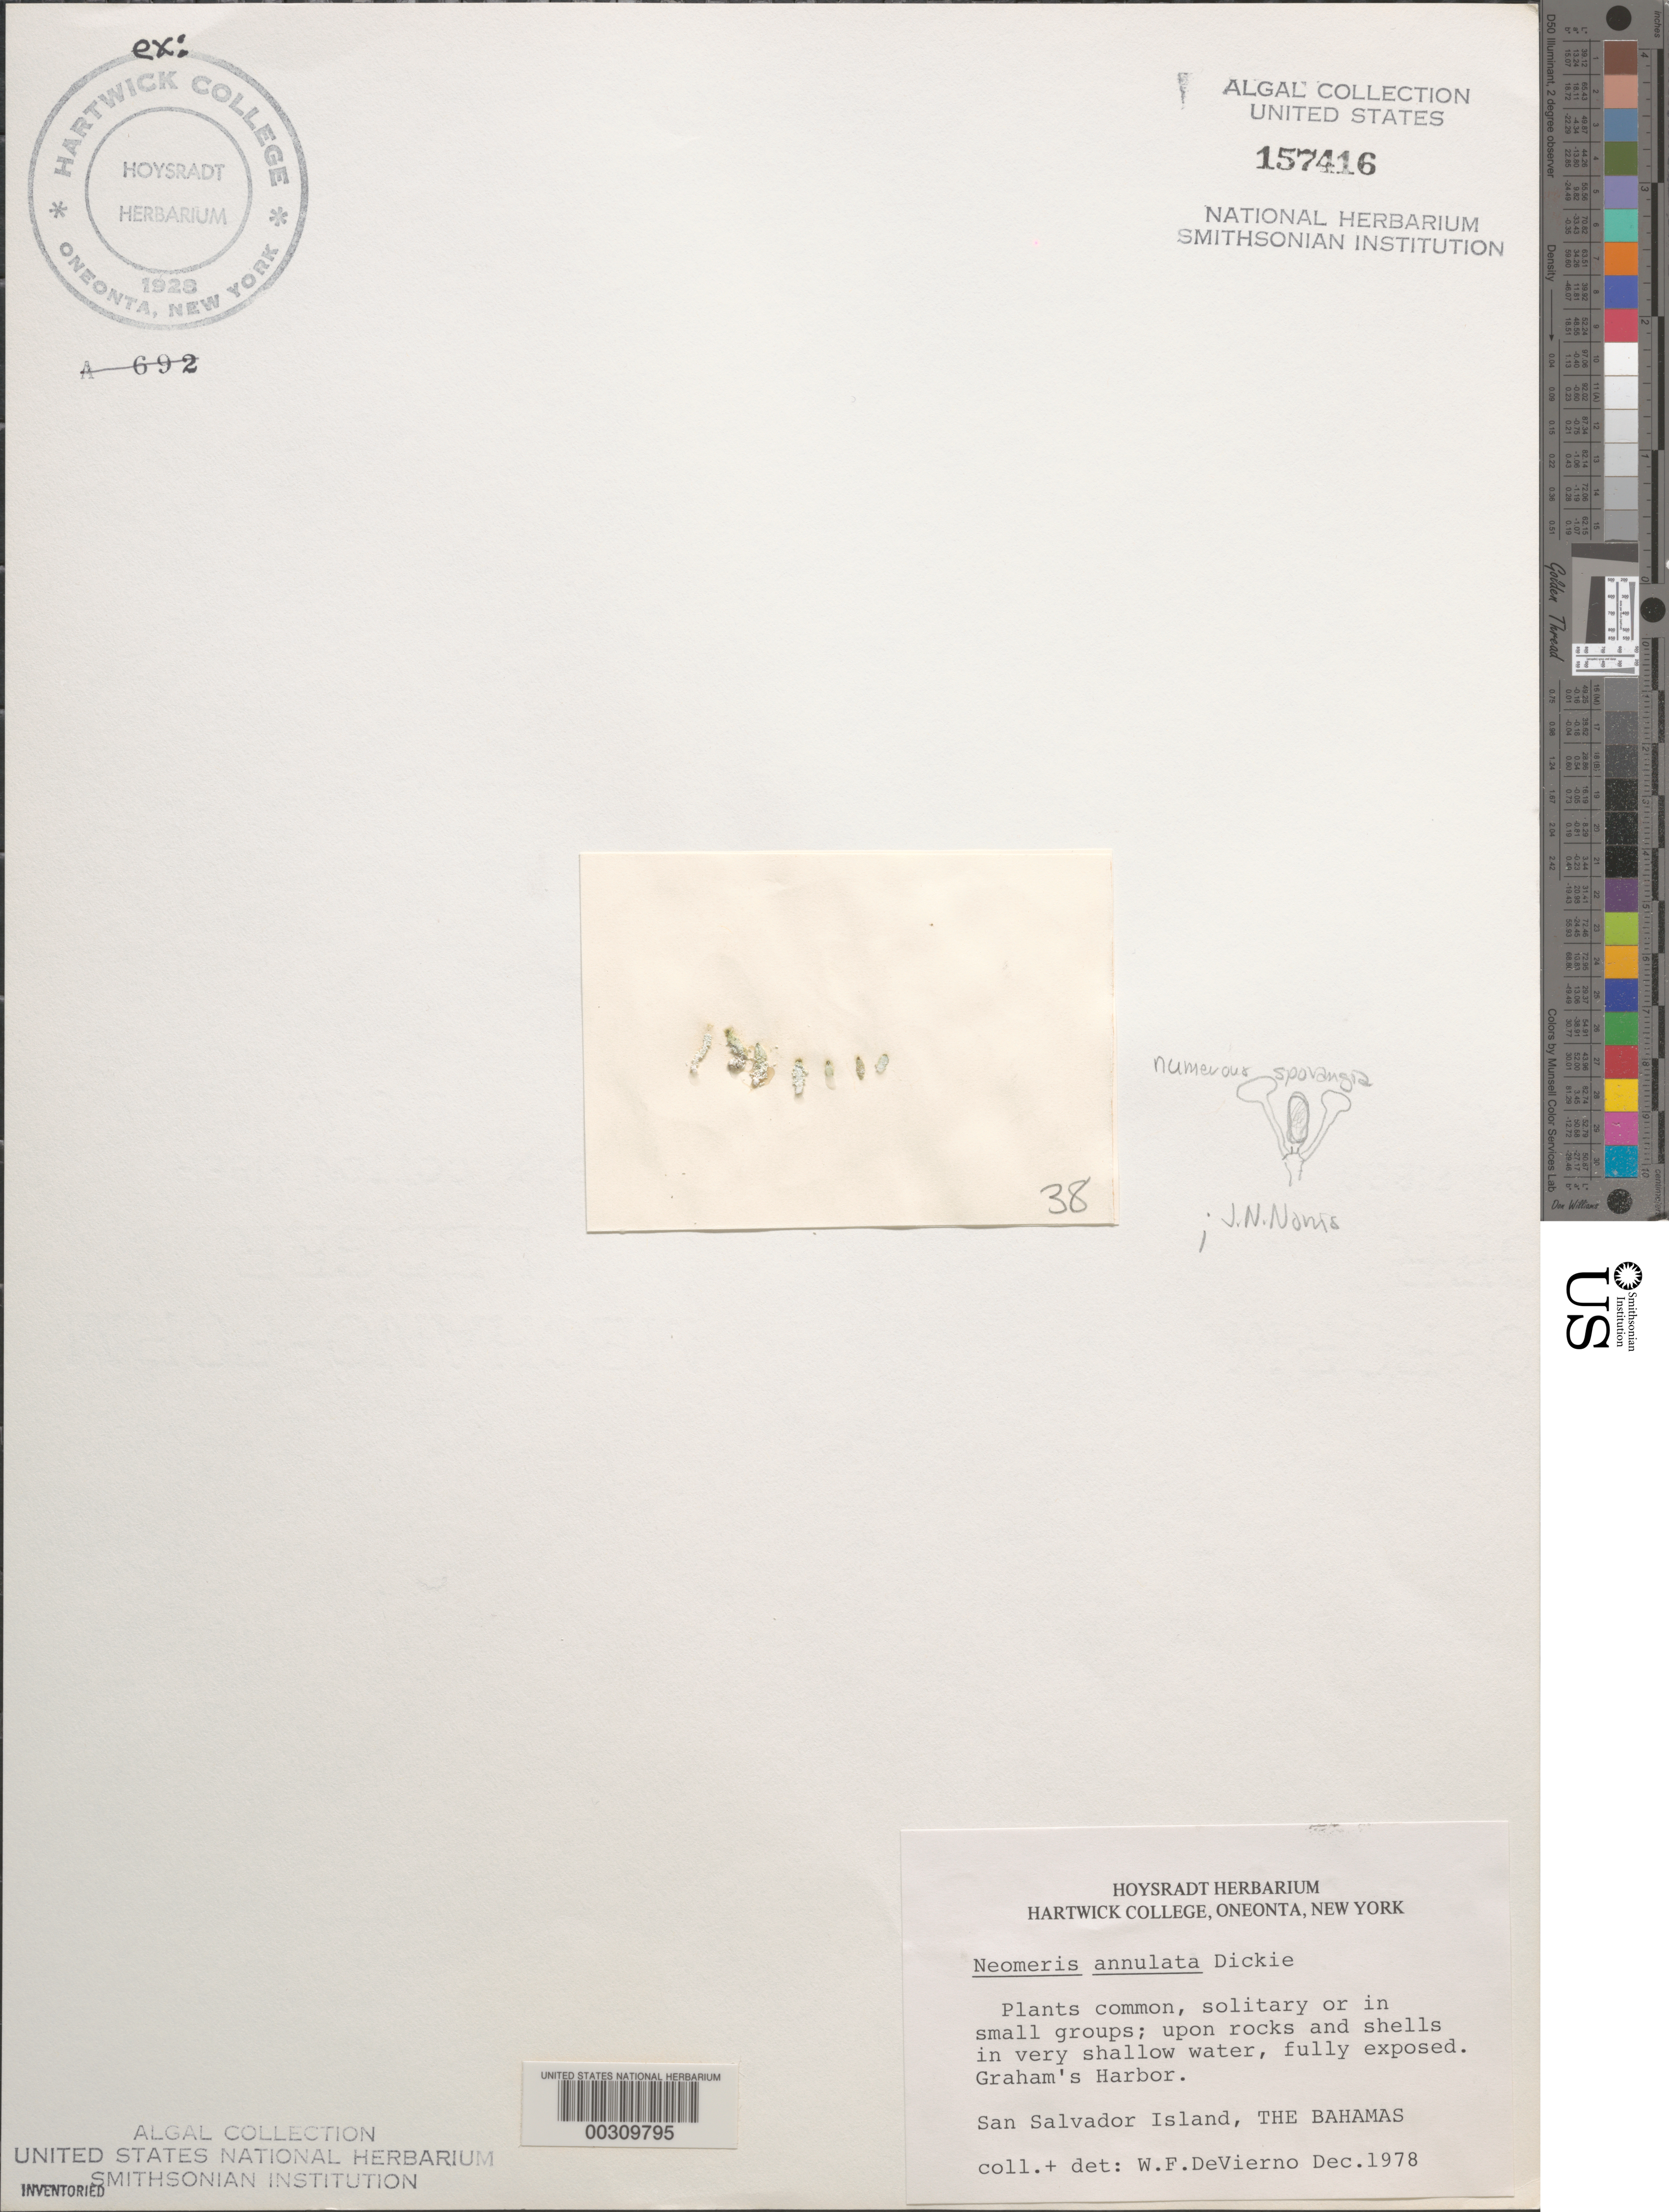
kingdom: Plantae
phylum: Chlorophyta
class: Ulvophyceae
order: Dasycladales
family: Dasycladaceae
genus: Neomeris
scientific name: Neomeris annulata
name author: Dickie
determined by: Devierno, W. F.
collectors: W. Devierno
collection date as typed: Dec 1978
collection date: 1978-12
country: Bahamas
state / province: San Salvador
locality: Graham's harbor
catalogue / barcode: US 157416